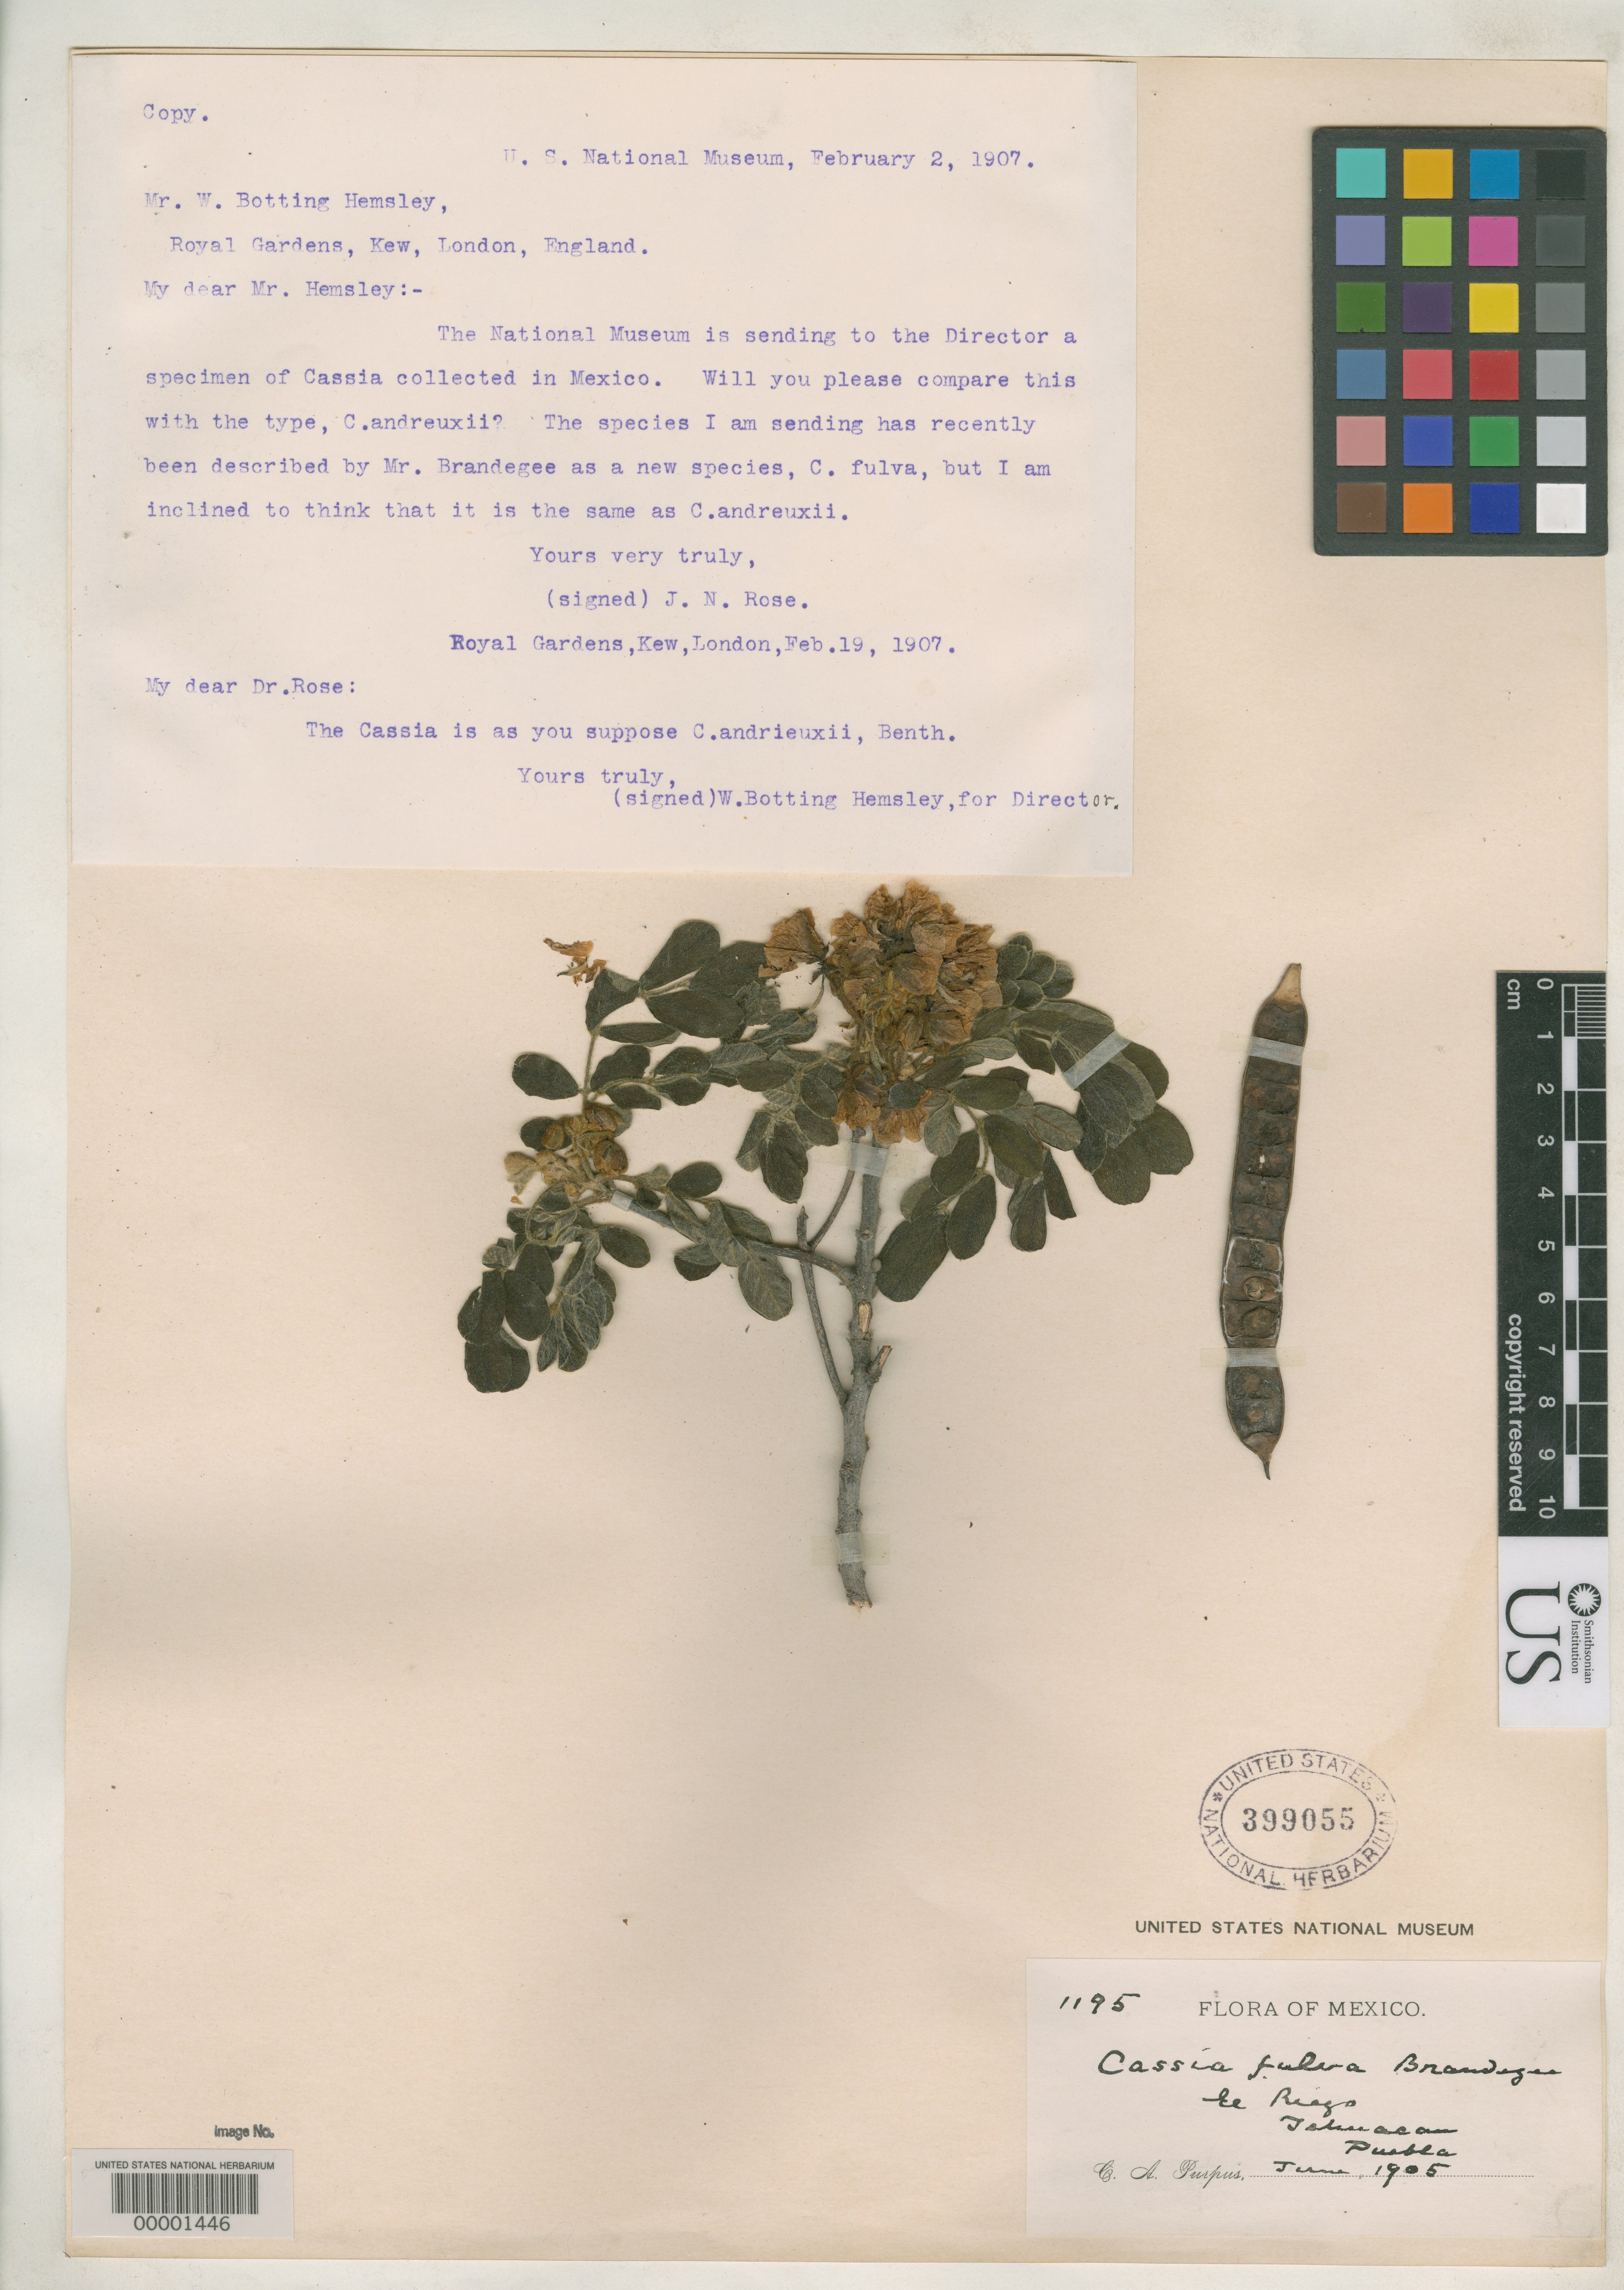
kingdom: Plantae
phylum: Tracheophyta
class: Magnoliopsida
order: Fabales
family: Fabaceae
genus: Cassia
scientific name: Cassia fulva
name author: Brandegee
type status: Isotype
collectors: C. A. Purpus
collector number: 1195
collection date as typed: Jun 1905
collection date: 1905-06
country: Mexico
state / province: Puebla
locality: El Riego, near Tehuacan.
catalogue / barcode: US 399055